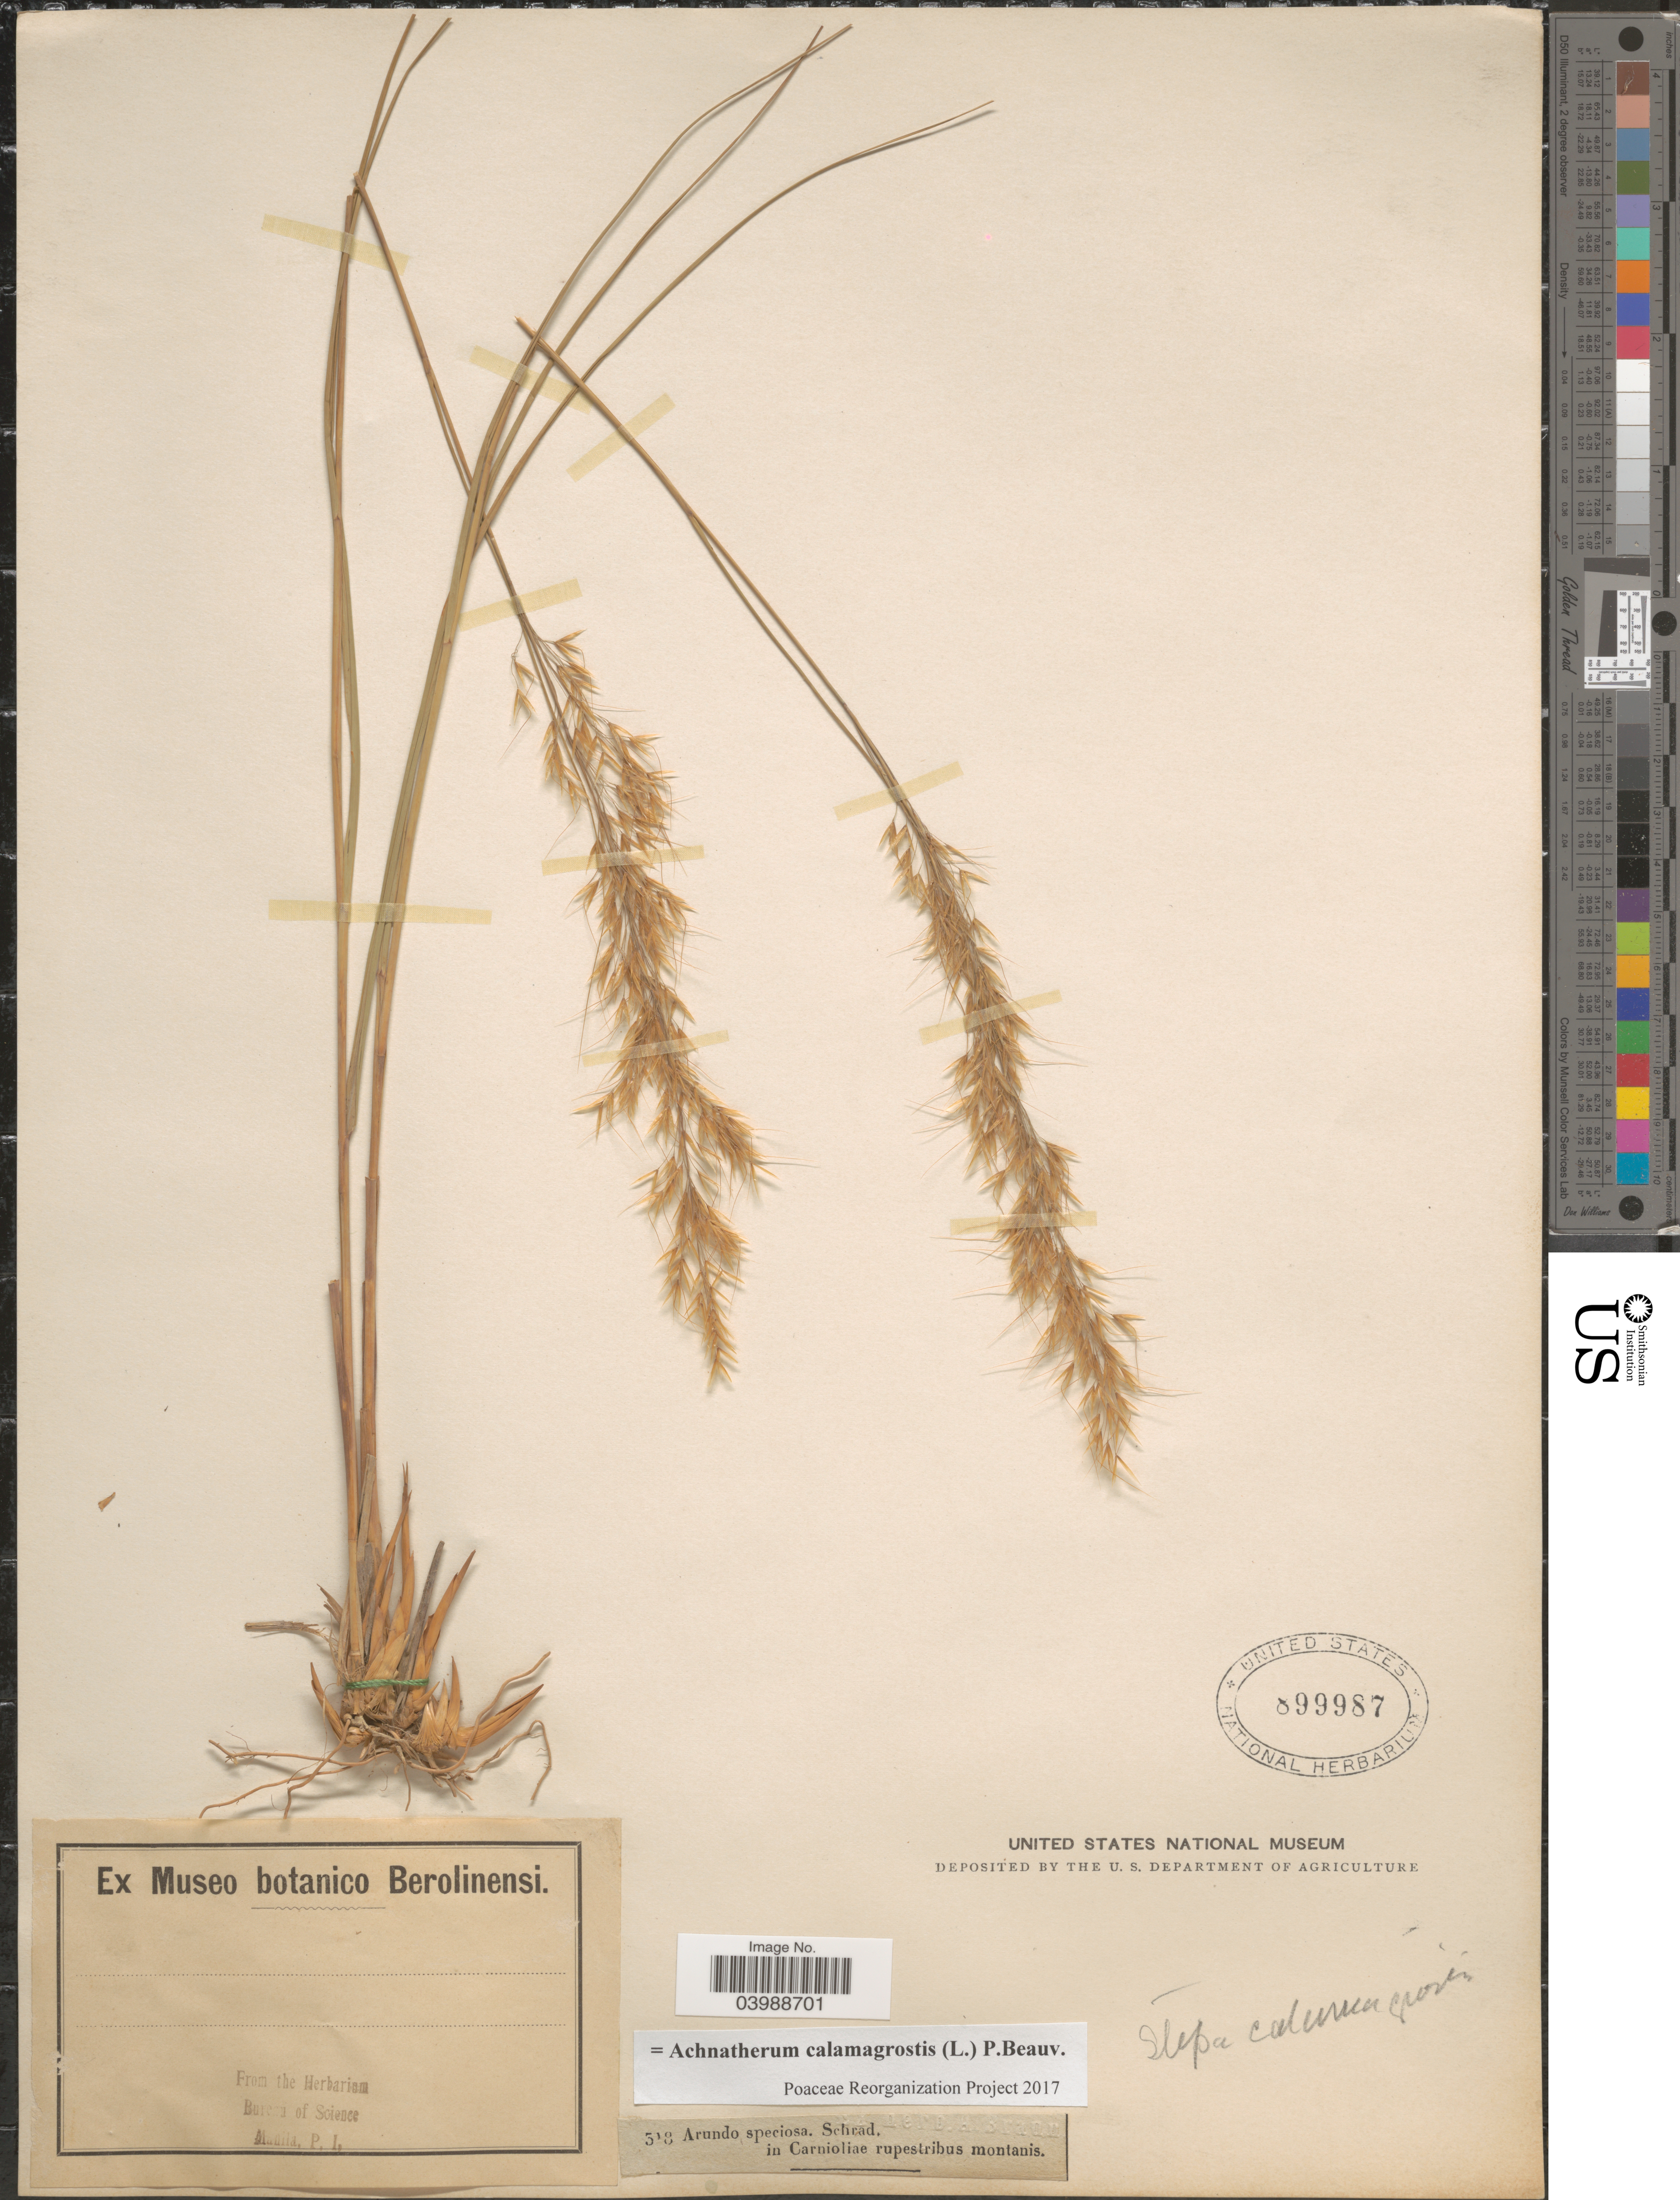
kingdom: Plantae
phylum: Tracheophyta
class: Liliopsida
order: Poales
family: Poaceae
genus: Achnatherum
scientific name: Achnatherum calamagrostis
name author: (L.) P. Beauv.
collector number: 518*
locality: In Carnioliae rupestribus montanis.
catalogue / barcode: US 899987